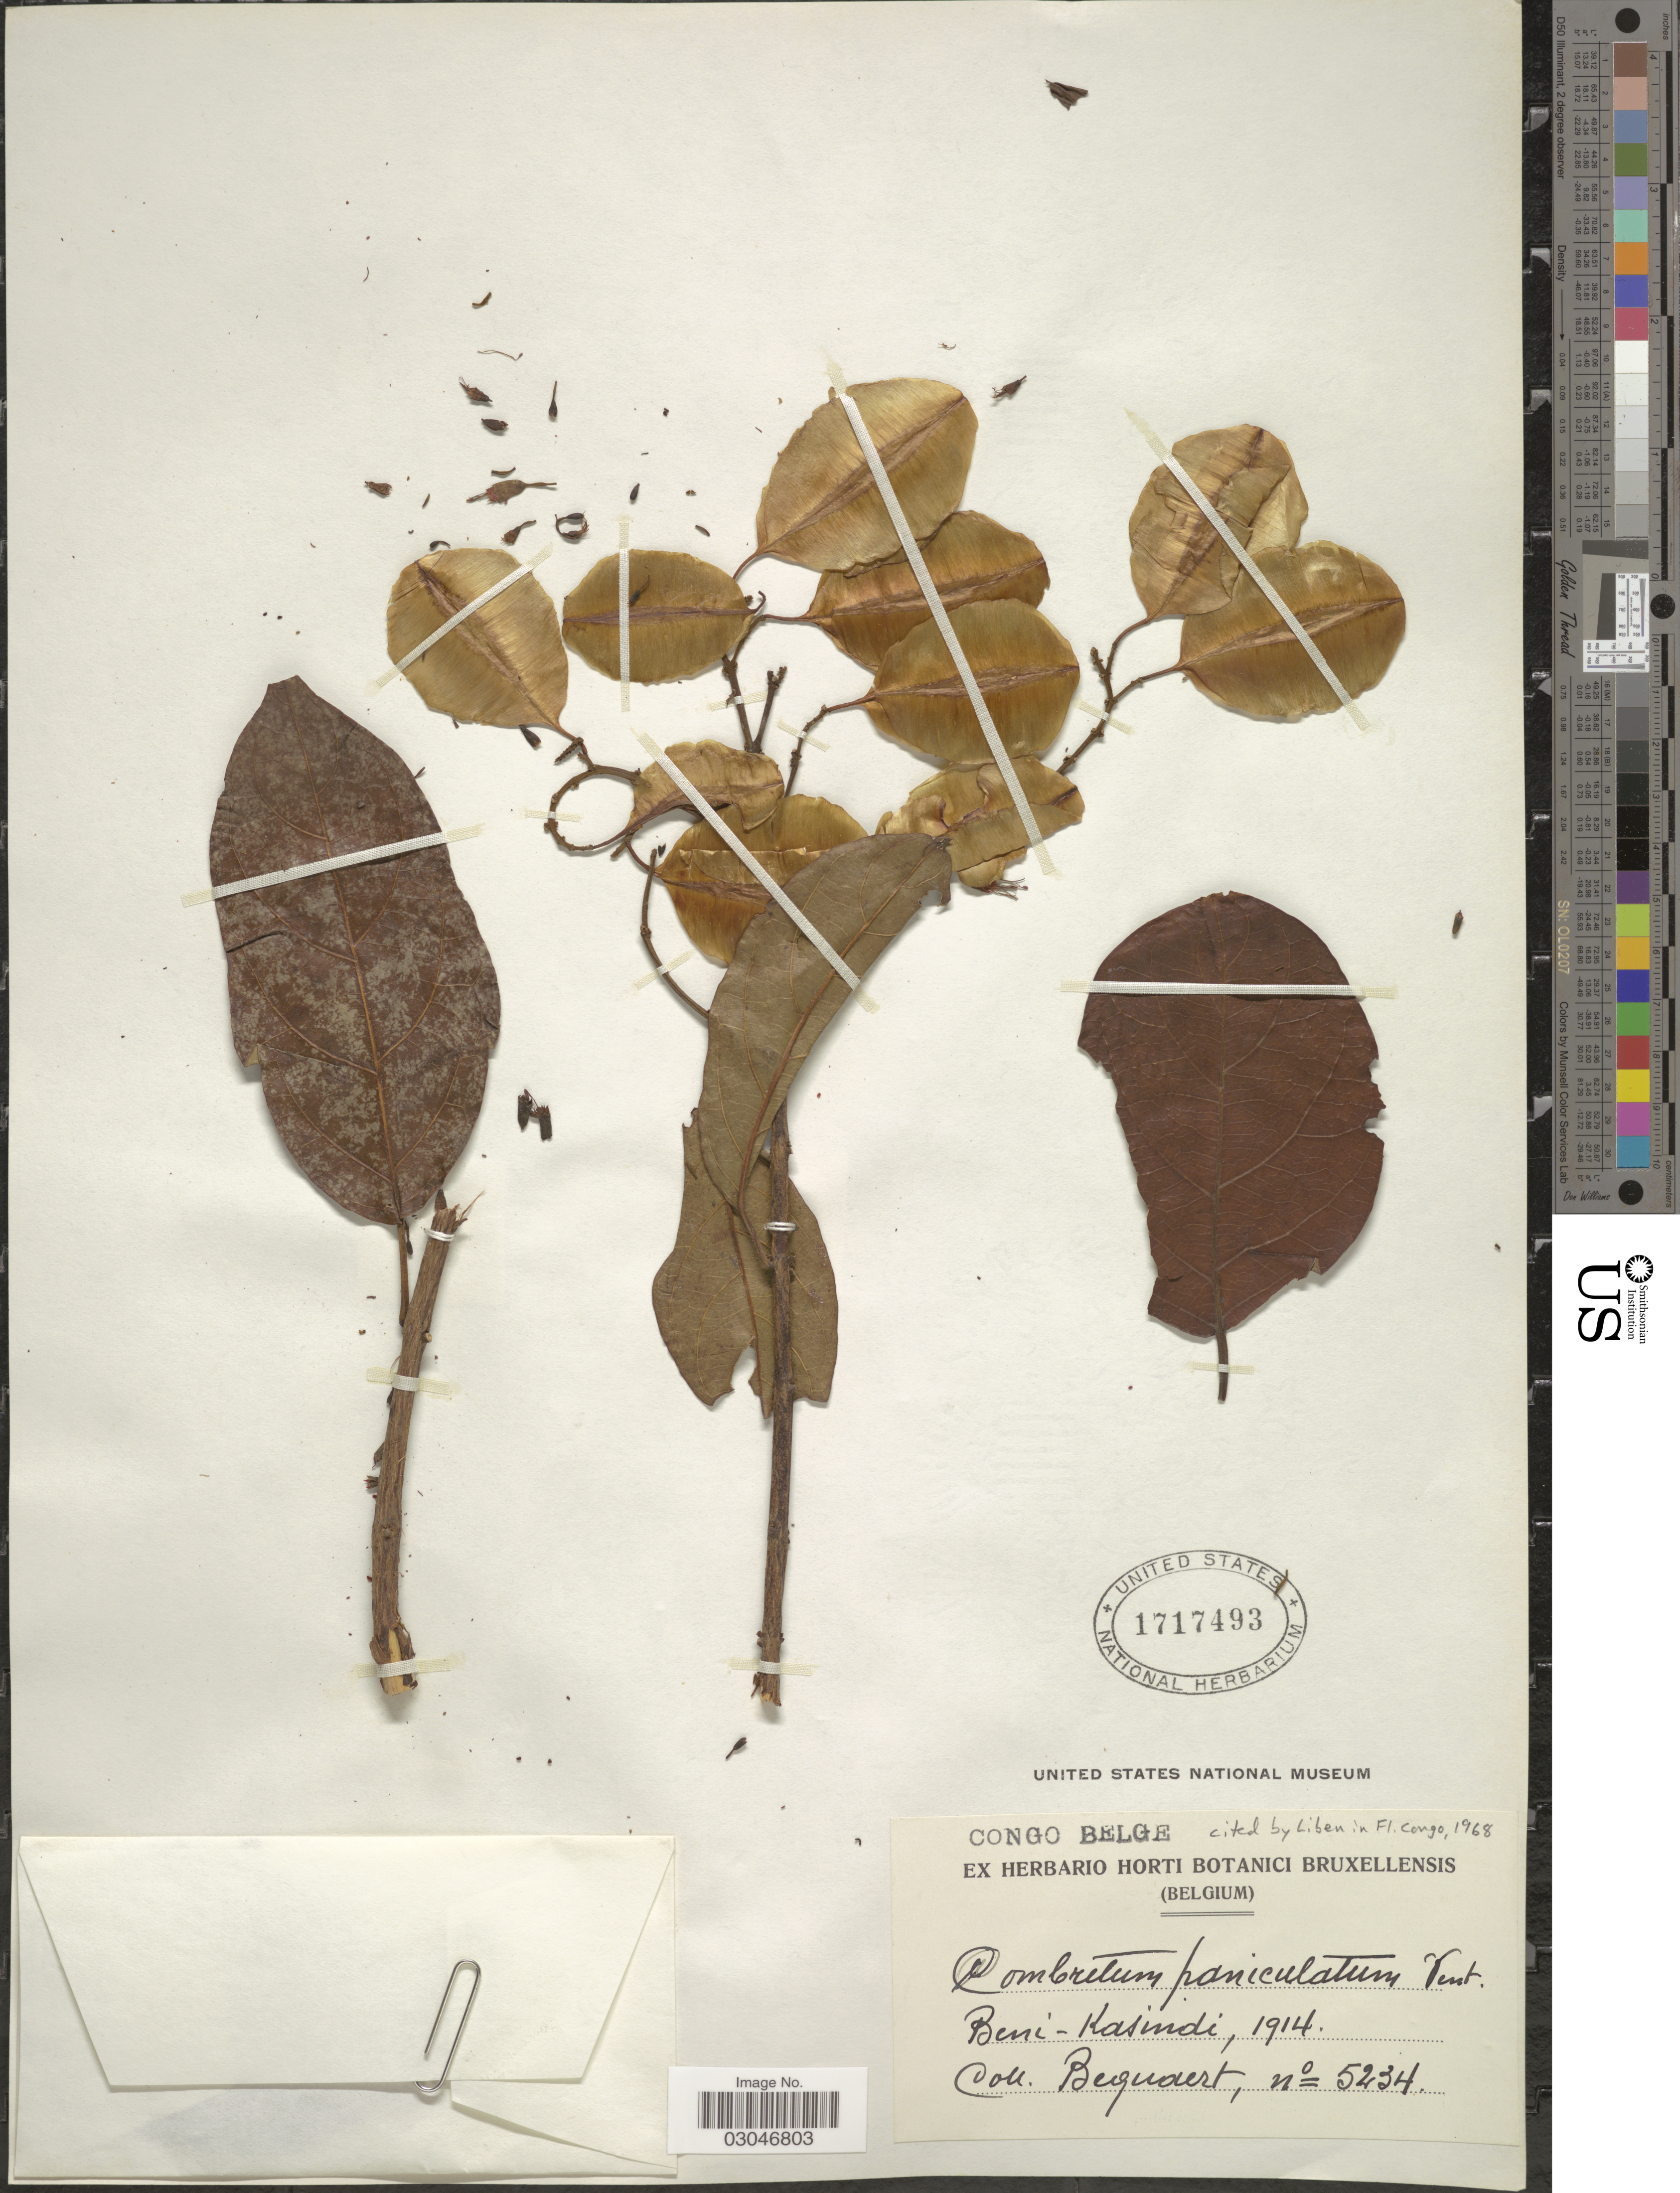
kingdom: Plantae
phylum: Tracheophyta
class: Magnoliopsida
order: Myrtales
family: Combretaceae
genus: Combretum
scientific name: Combretum paniculatum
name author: Vent.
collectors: Bequaert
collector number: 5234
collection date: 1914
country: Congo, Democratic Republic of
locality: Beni-Kasindi.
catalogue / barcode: US 1717493